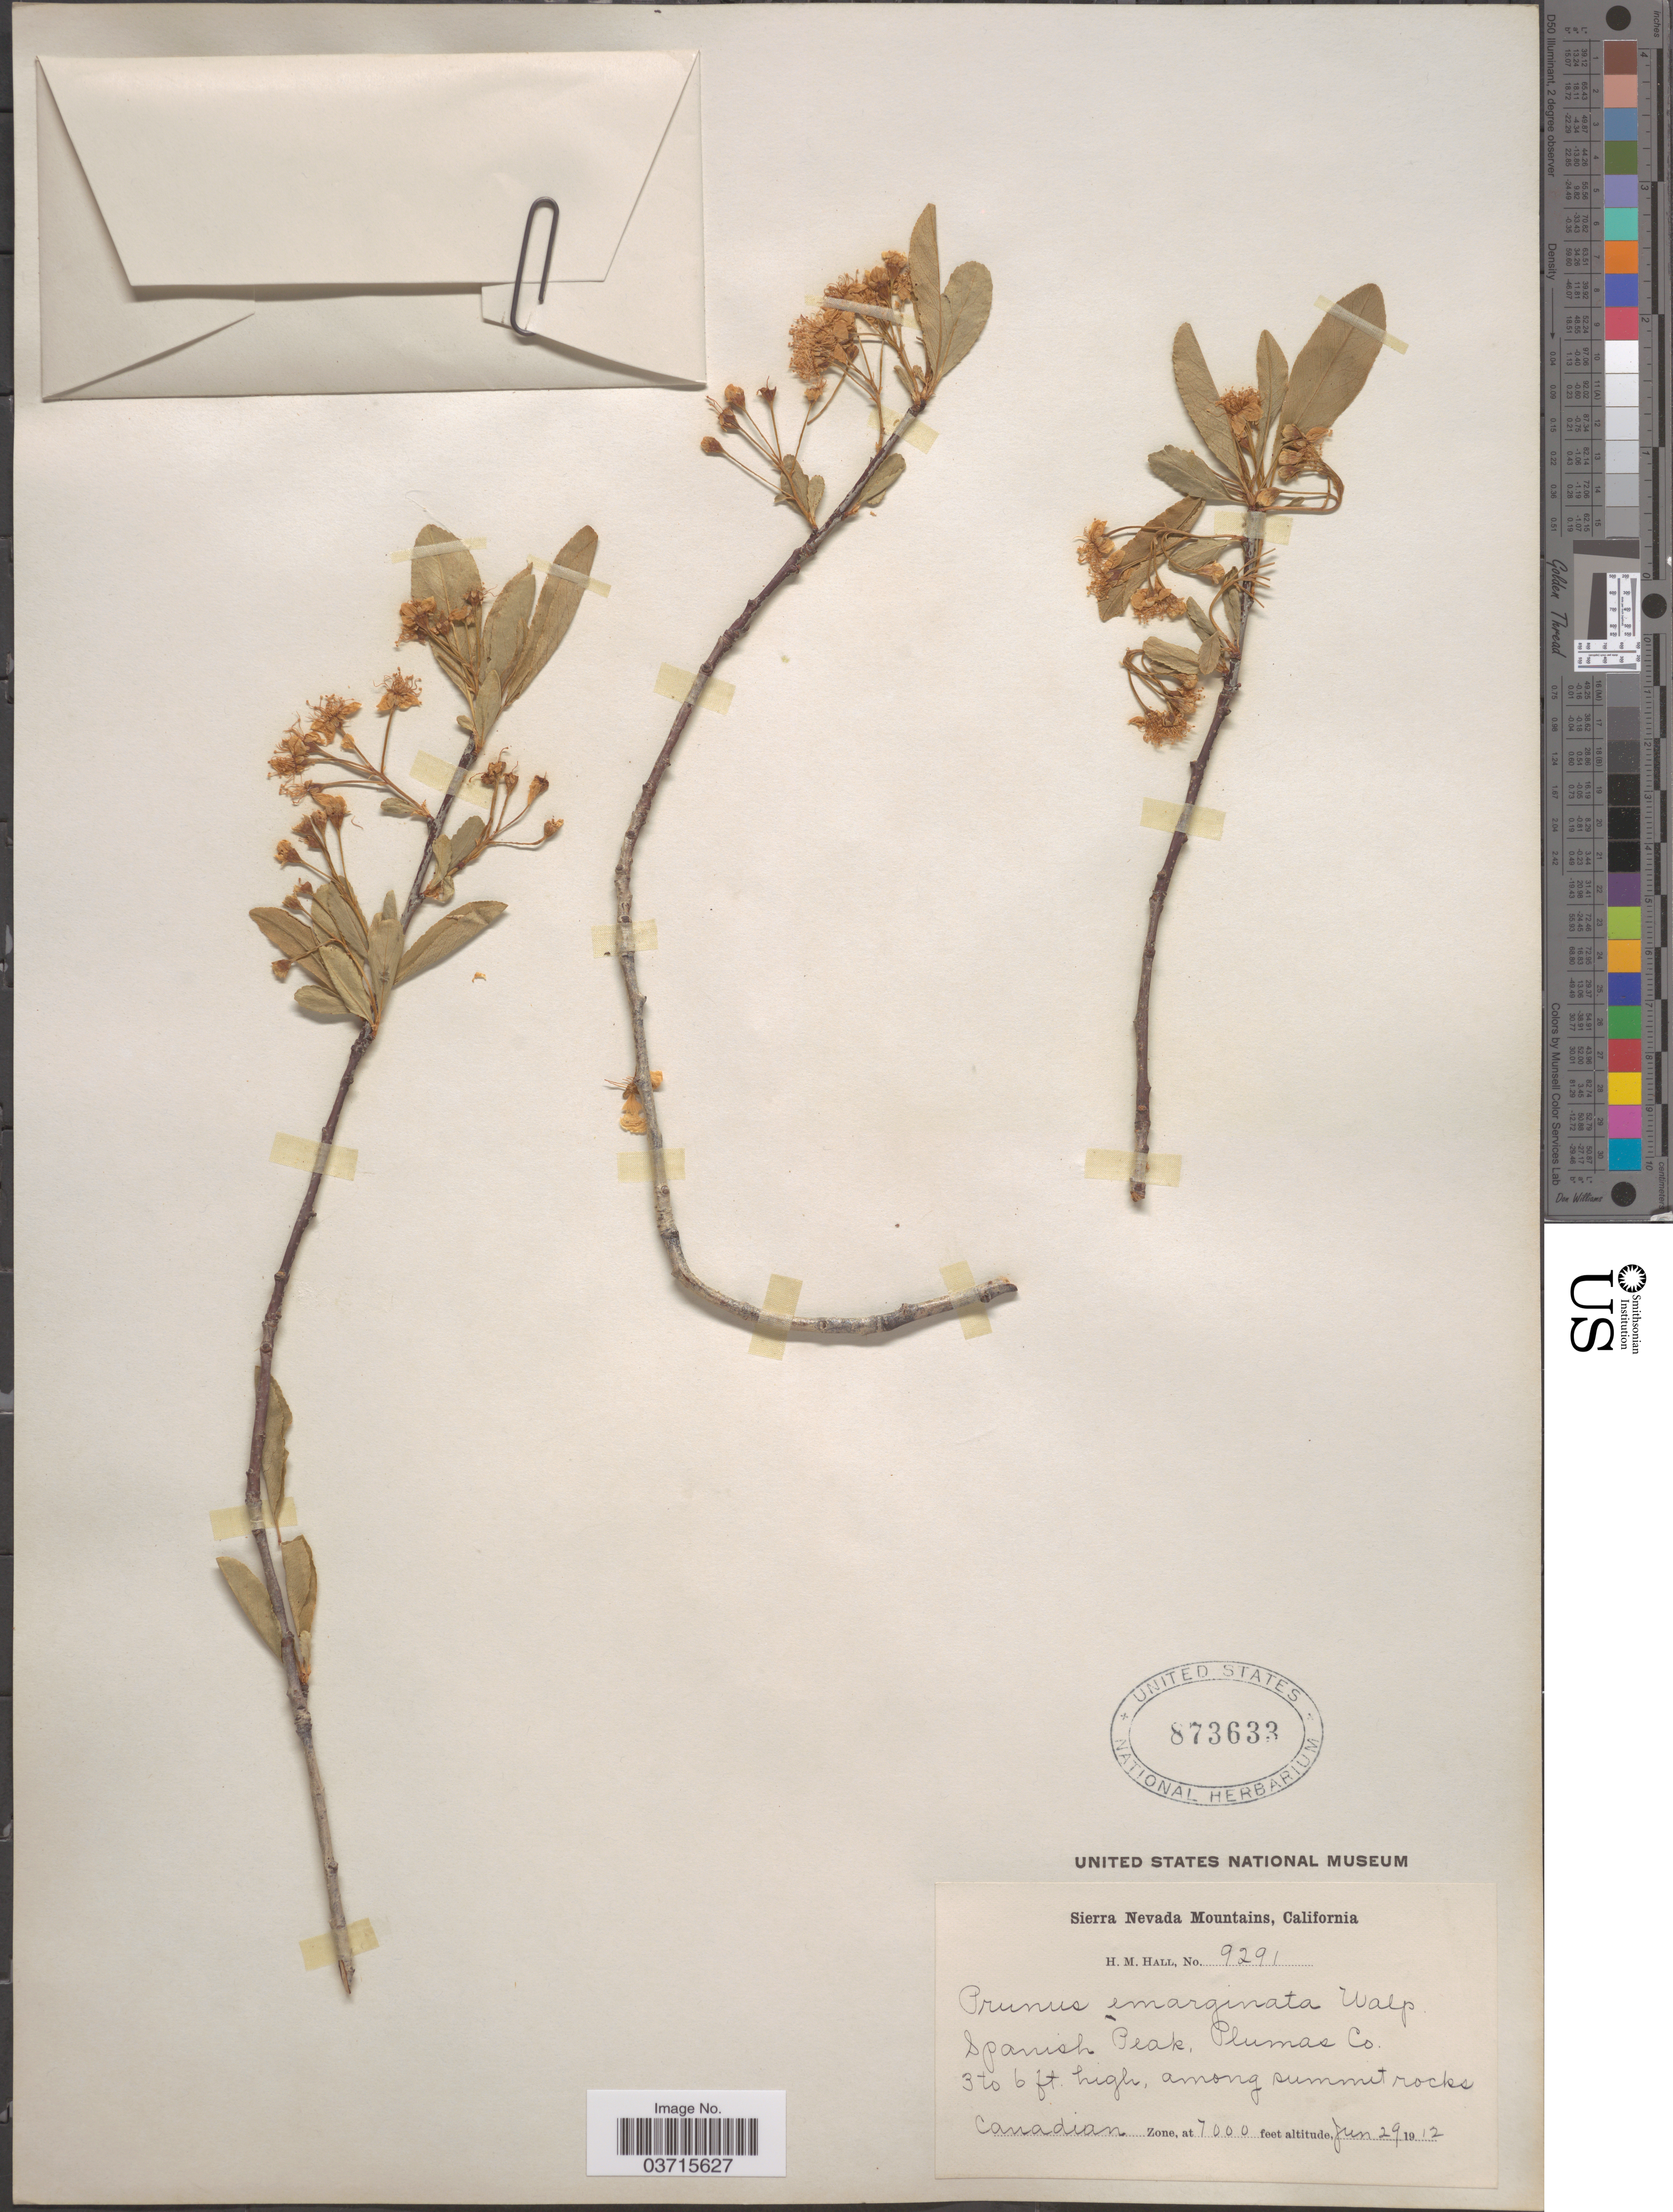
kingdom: Plantae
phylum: Tracheophyta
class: Magnoliopsida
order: Rosales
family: Rosaceae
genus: Prunus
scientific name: Prunus emarginata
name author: (Douglas ex Hook.) Eaton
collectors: H. M. Hall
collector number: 9291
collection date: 1912-06-29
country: United States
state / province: California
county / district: Plumas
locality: Sierra Nevada Mountains. Spanish Peak, Plumas Co. Canadian Zone.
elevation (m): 2134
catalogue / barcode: US 873633